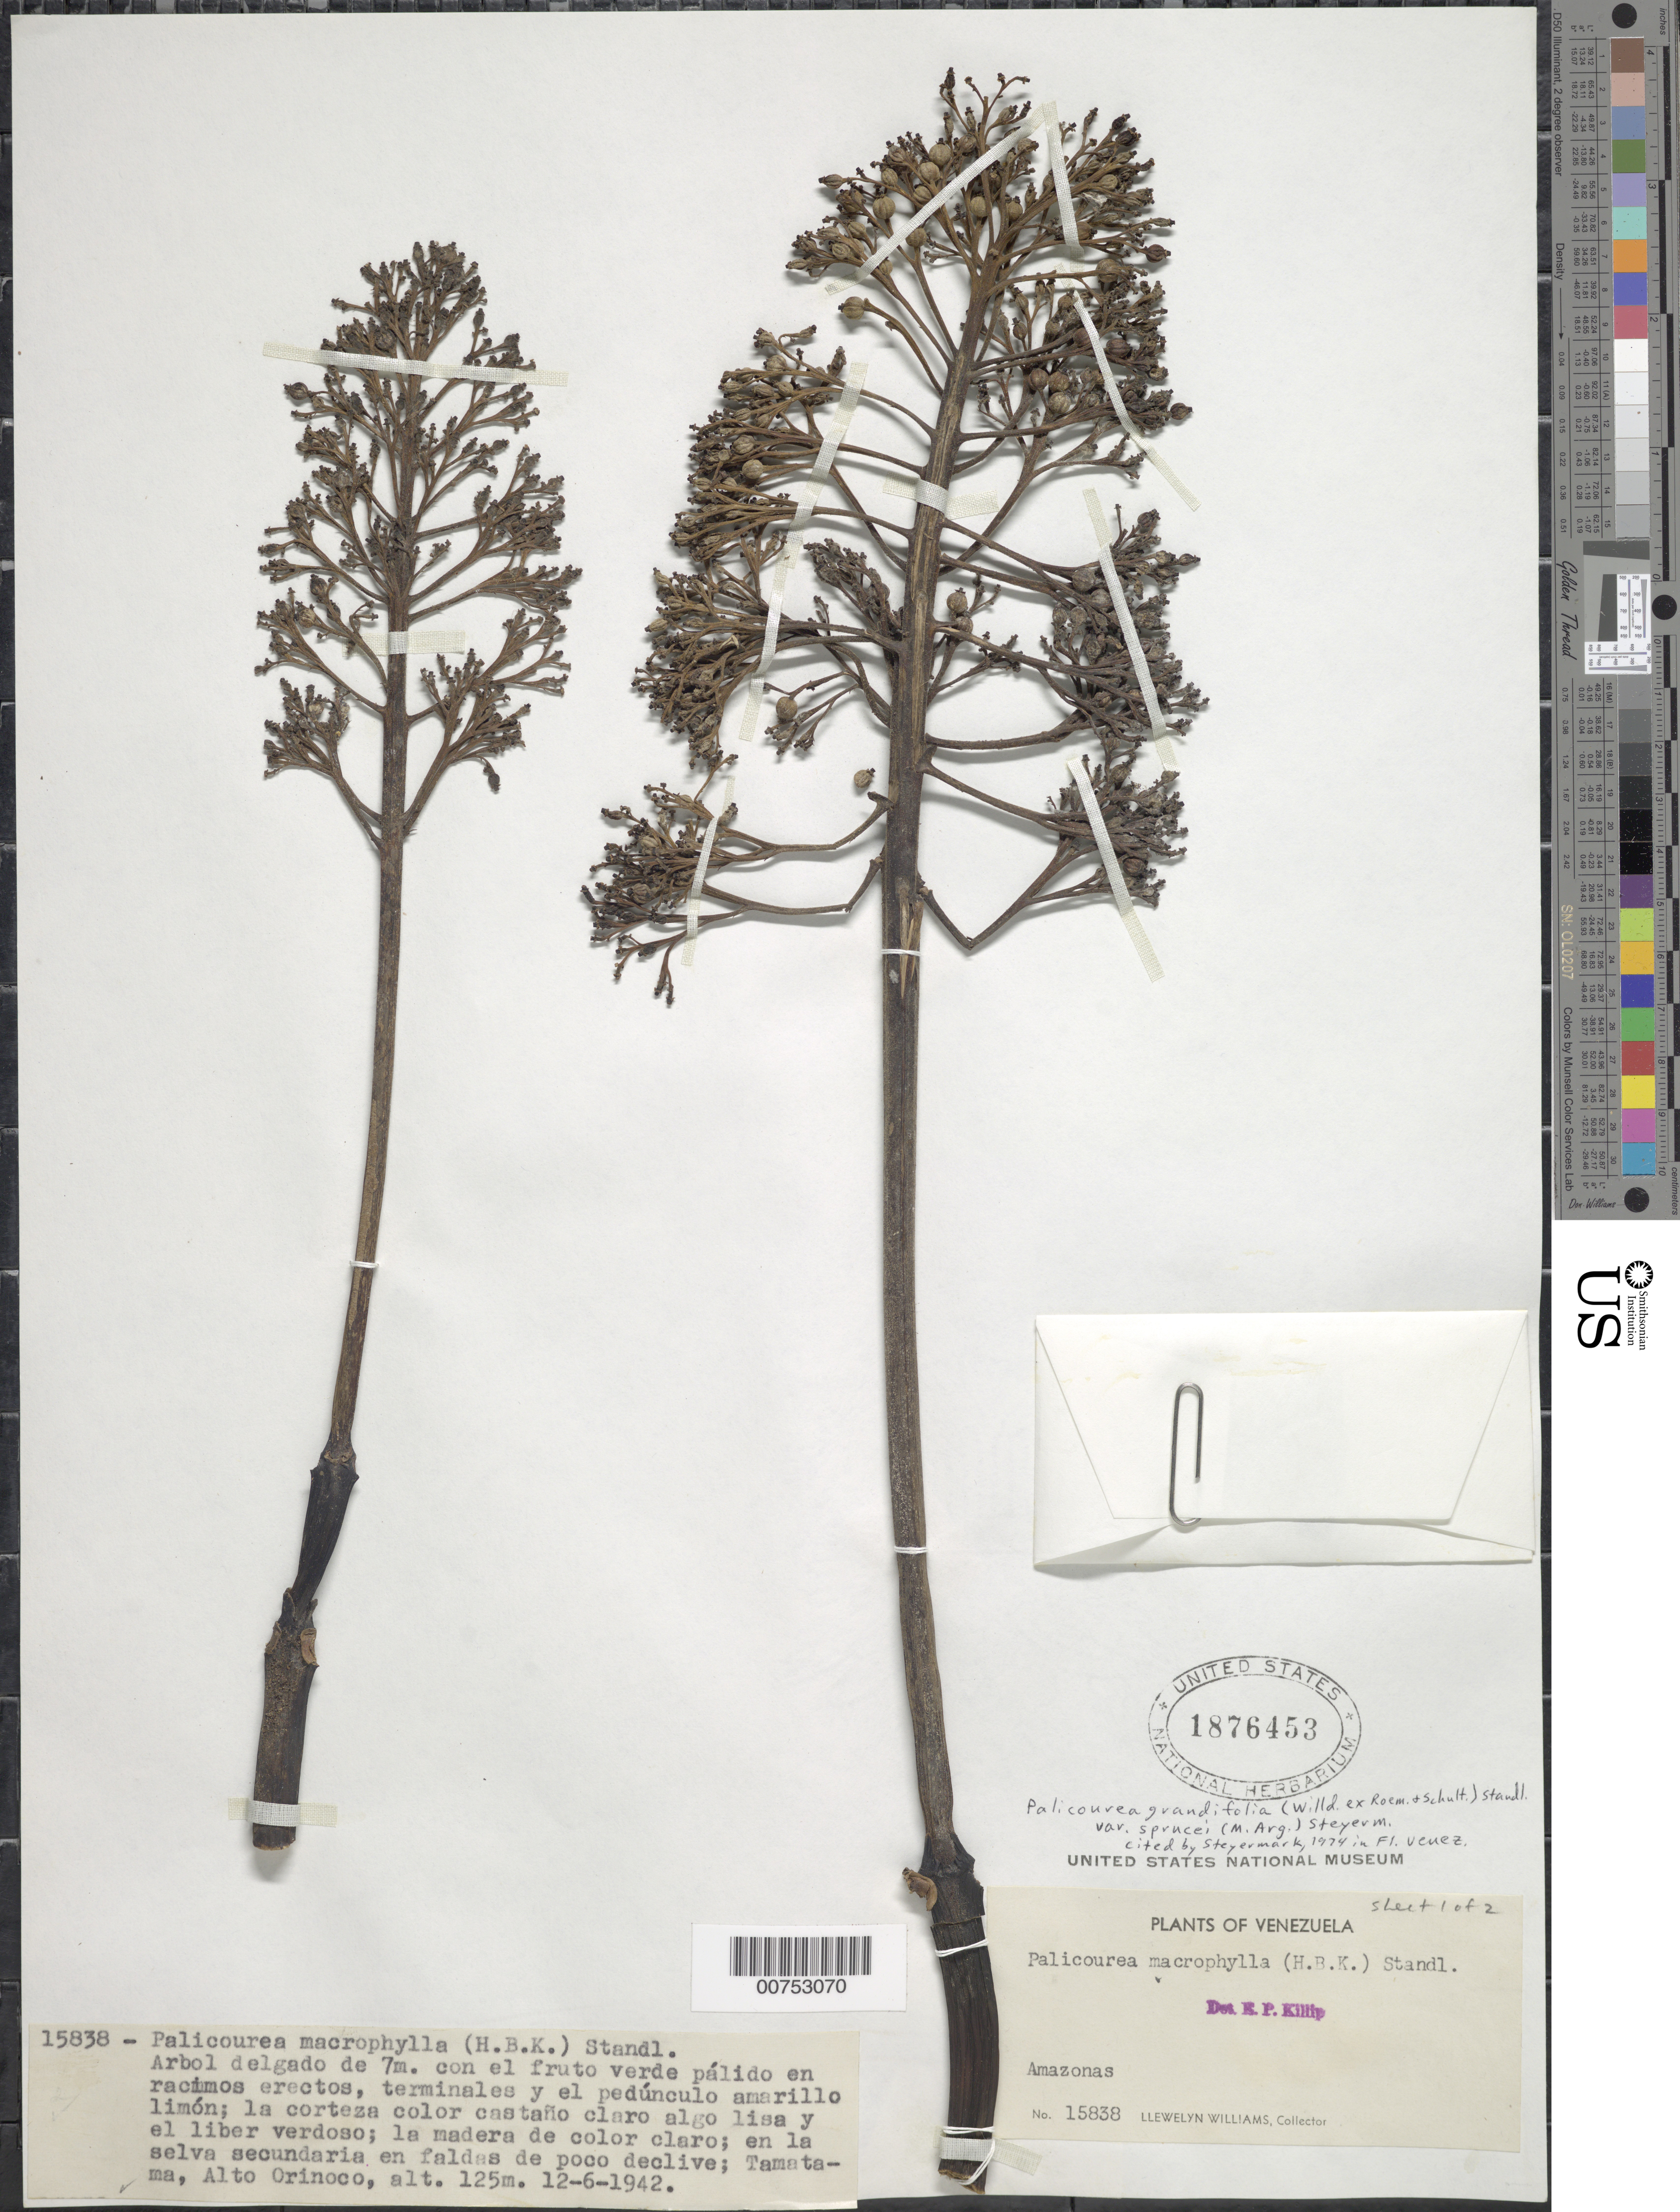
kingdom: Plantae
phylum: Tracheophyta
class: Magnoliopsida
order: Gentianales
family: Rubiaceae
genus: Palicourea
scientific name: Palicourea grandifolia var. sprucei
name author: (Müll. Arg.) Steyerm.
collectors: Ll. Williams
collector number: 15838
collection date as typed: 12-Jun-42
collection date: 1942-06-12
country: Venezuela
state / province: Amazonas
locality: Tamatama, Alto Río Orinoco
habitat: Selva secundaria en faldas de poco declive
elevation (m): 125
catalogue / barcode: US 1876453